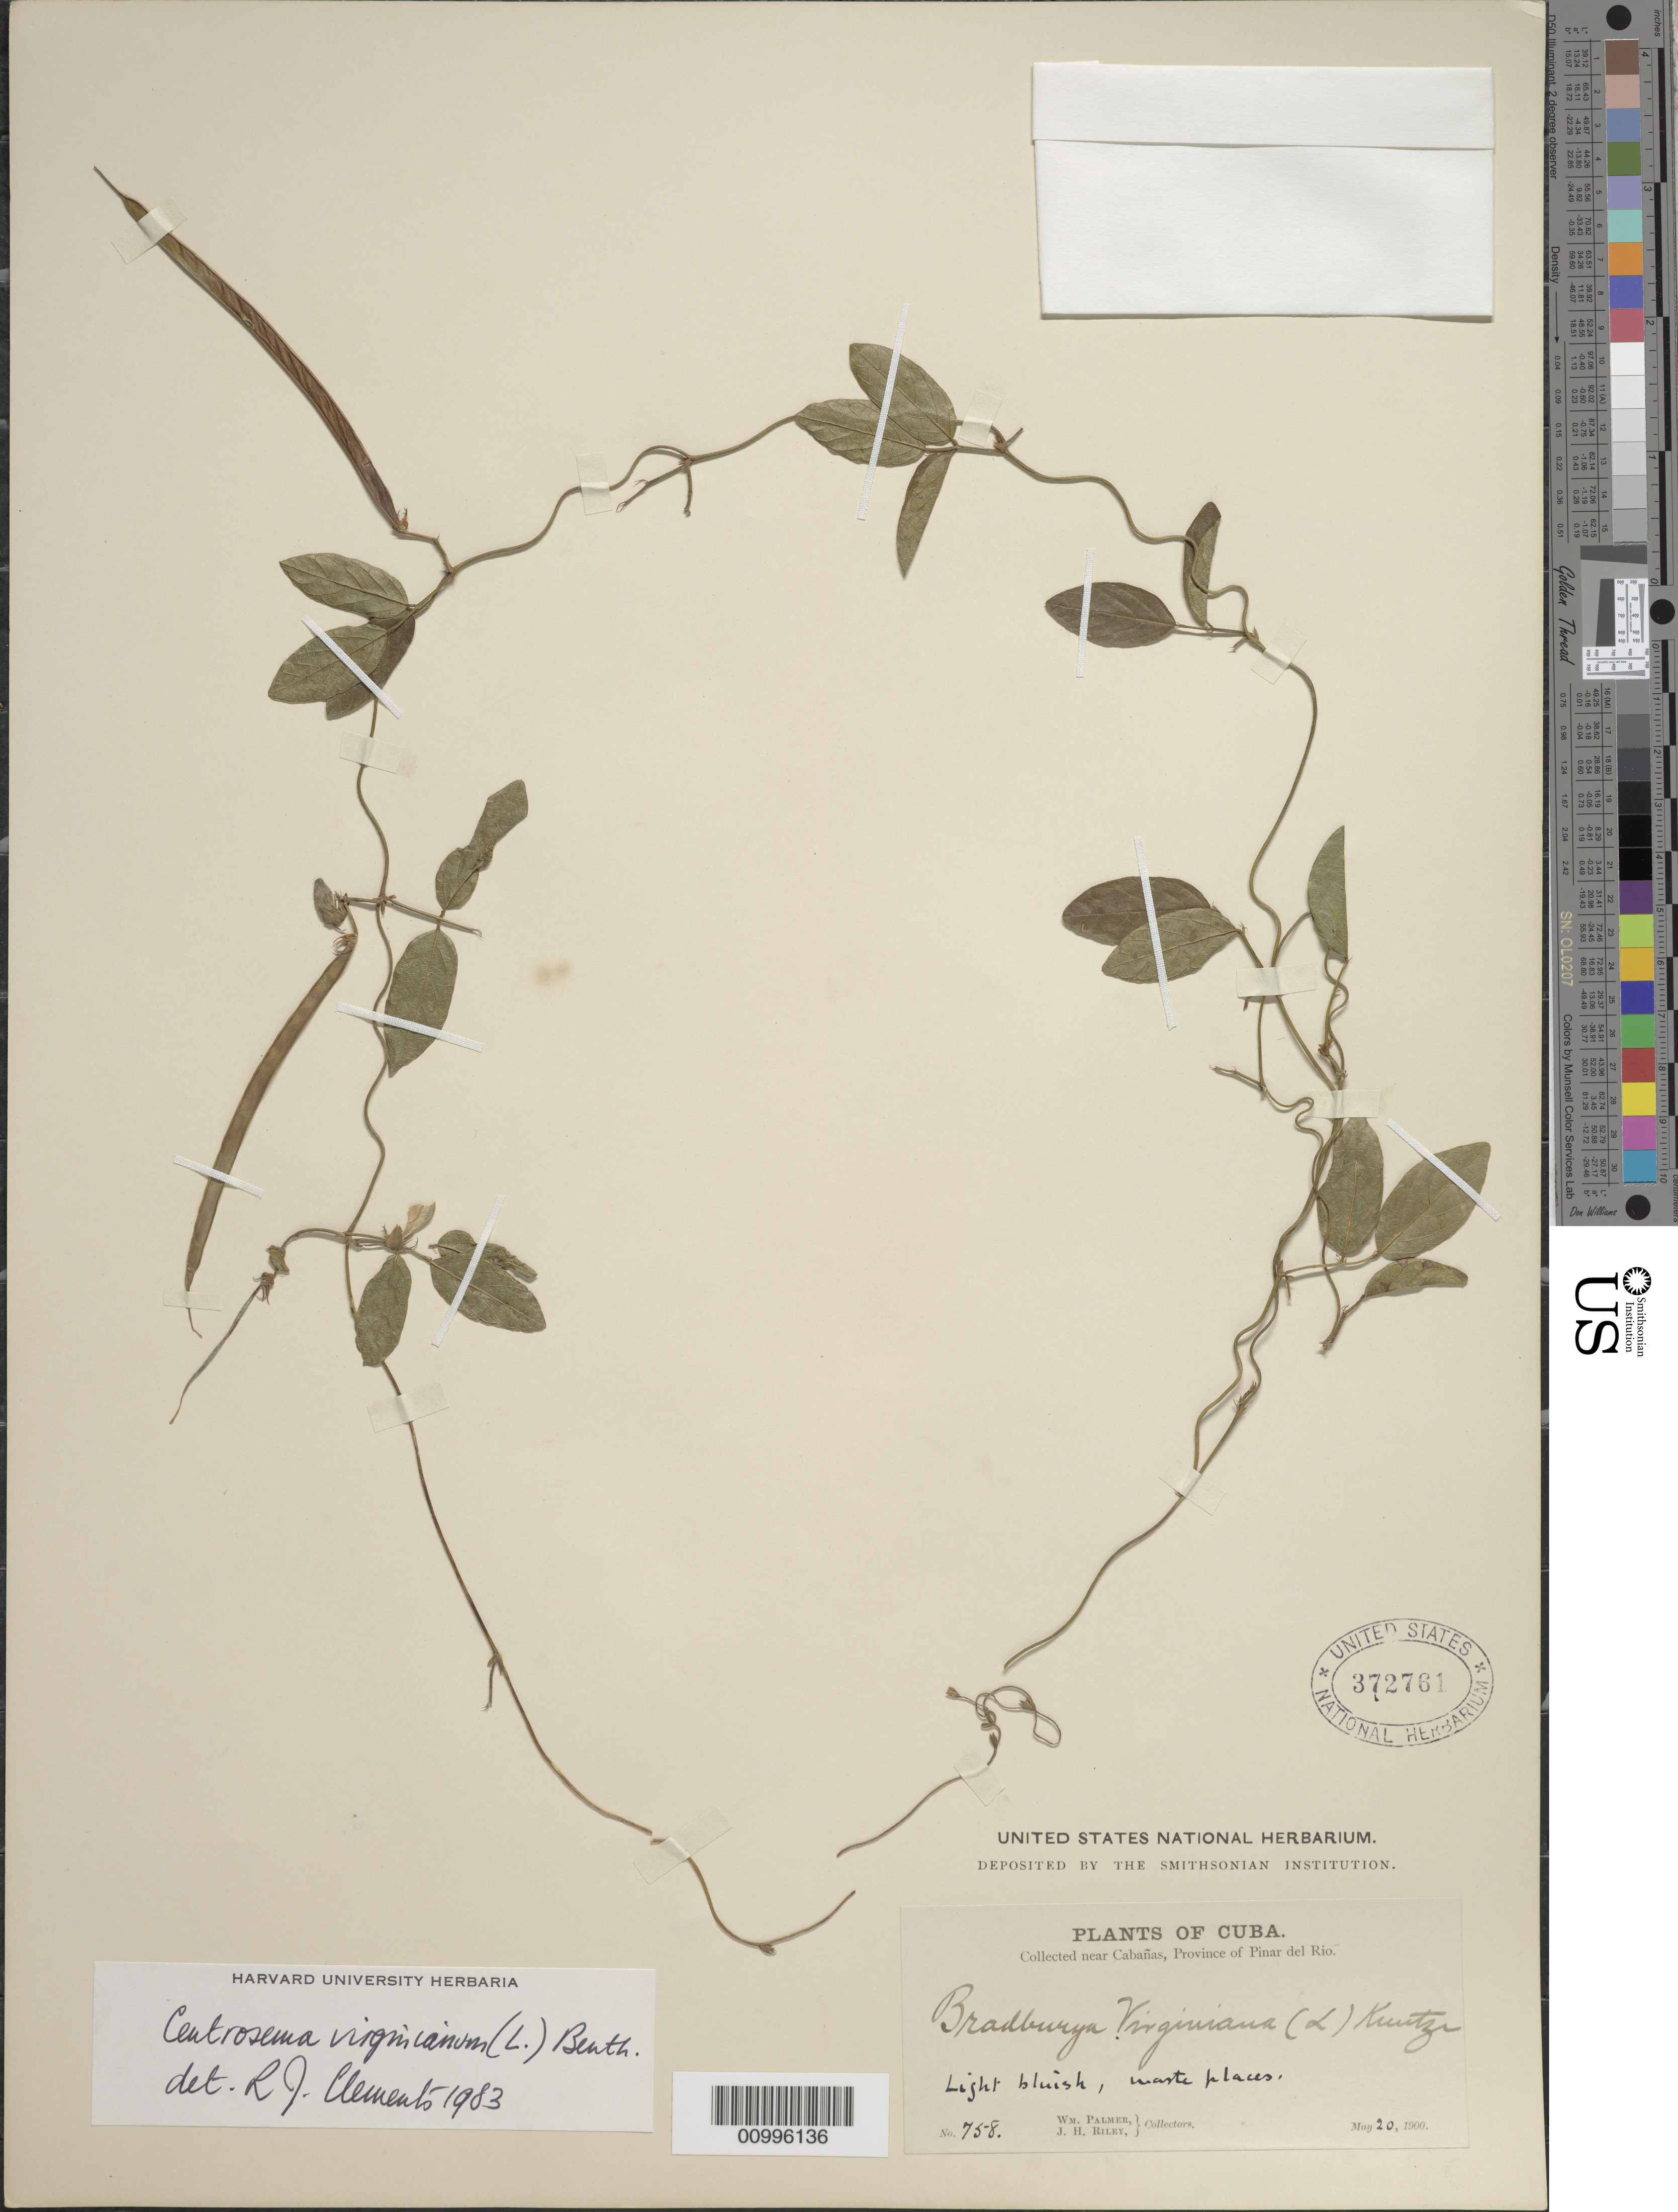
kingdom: Plantae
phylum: Tracheophyta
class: Magnoliopsida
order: Fabales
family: Fabaceae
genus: Centrosema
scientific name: Centrosema virginianum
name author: (L.) Benth.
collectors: W. Palmer & J. H. Riley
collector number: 758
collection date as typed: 20 May 1900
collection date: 1900-05-20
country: Cuba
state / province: Pinar del Rio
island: Cuba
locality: Pinar del Rio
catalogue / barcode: US 372761